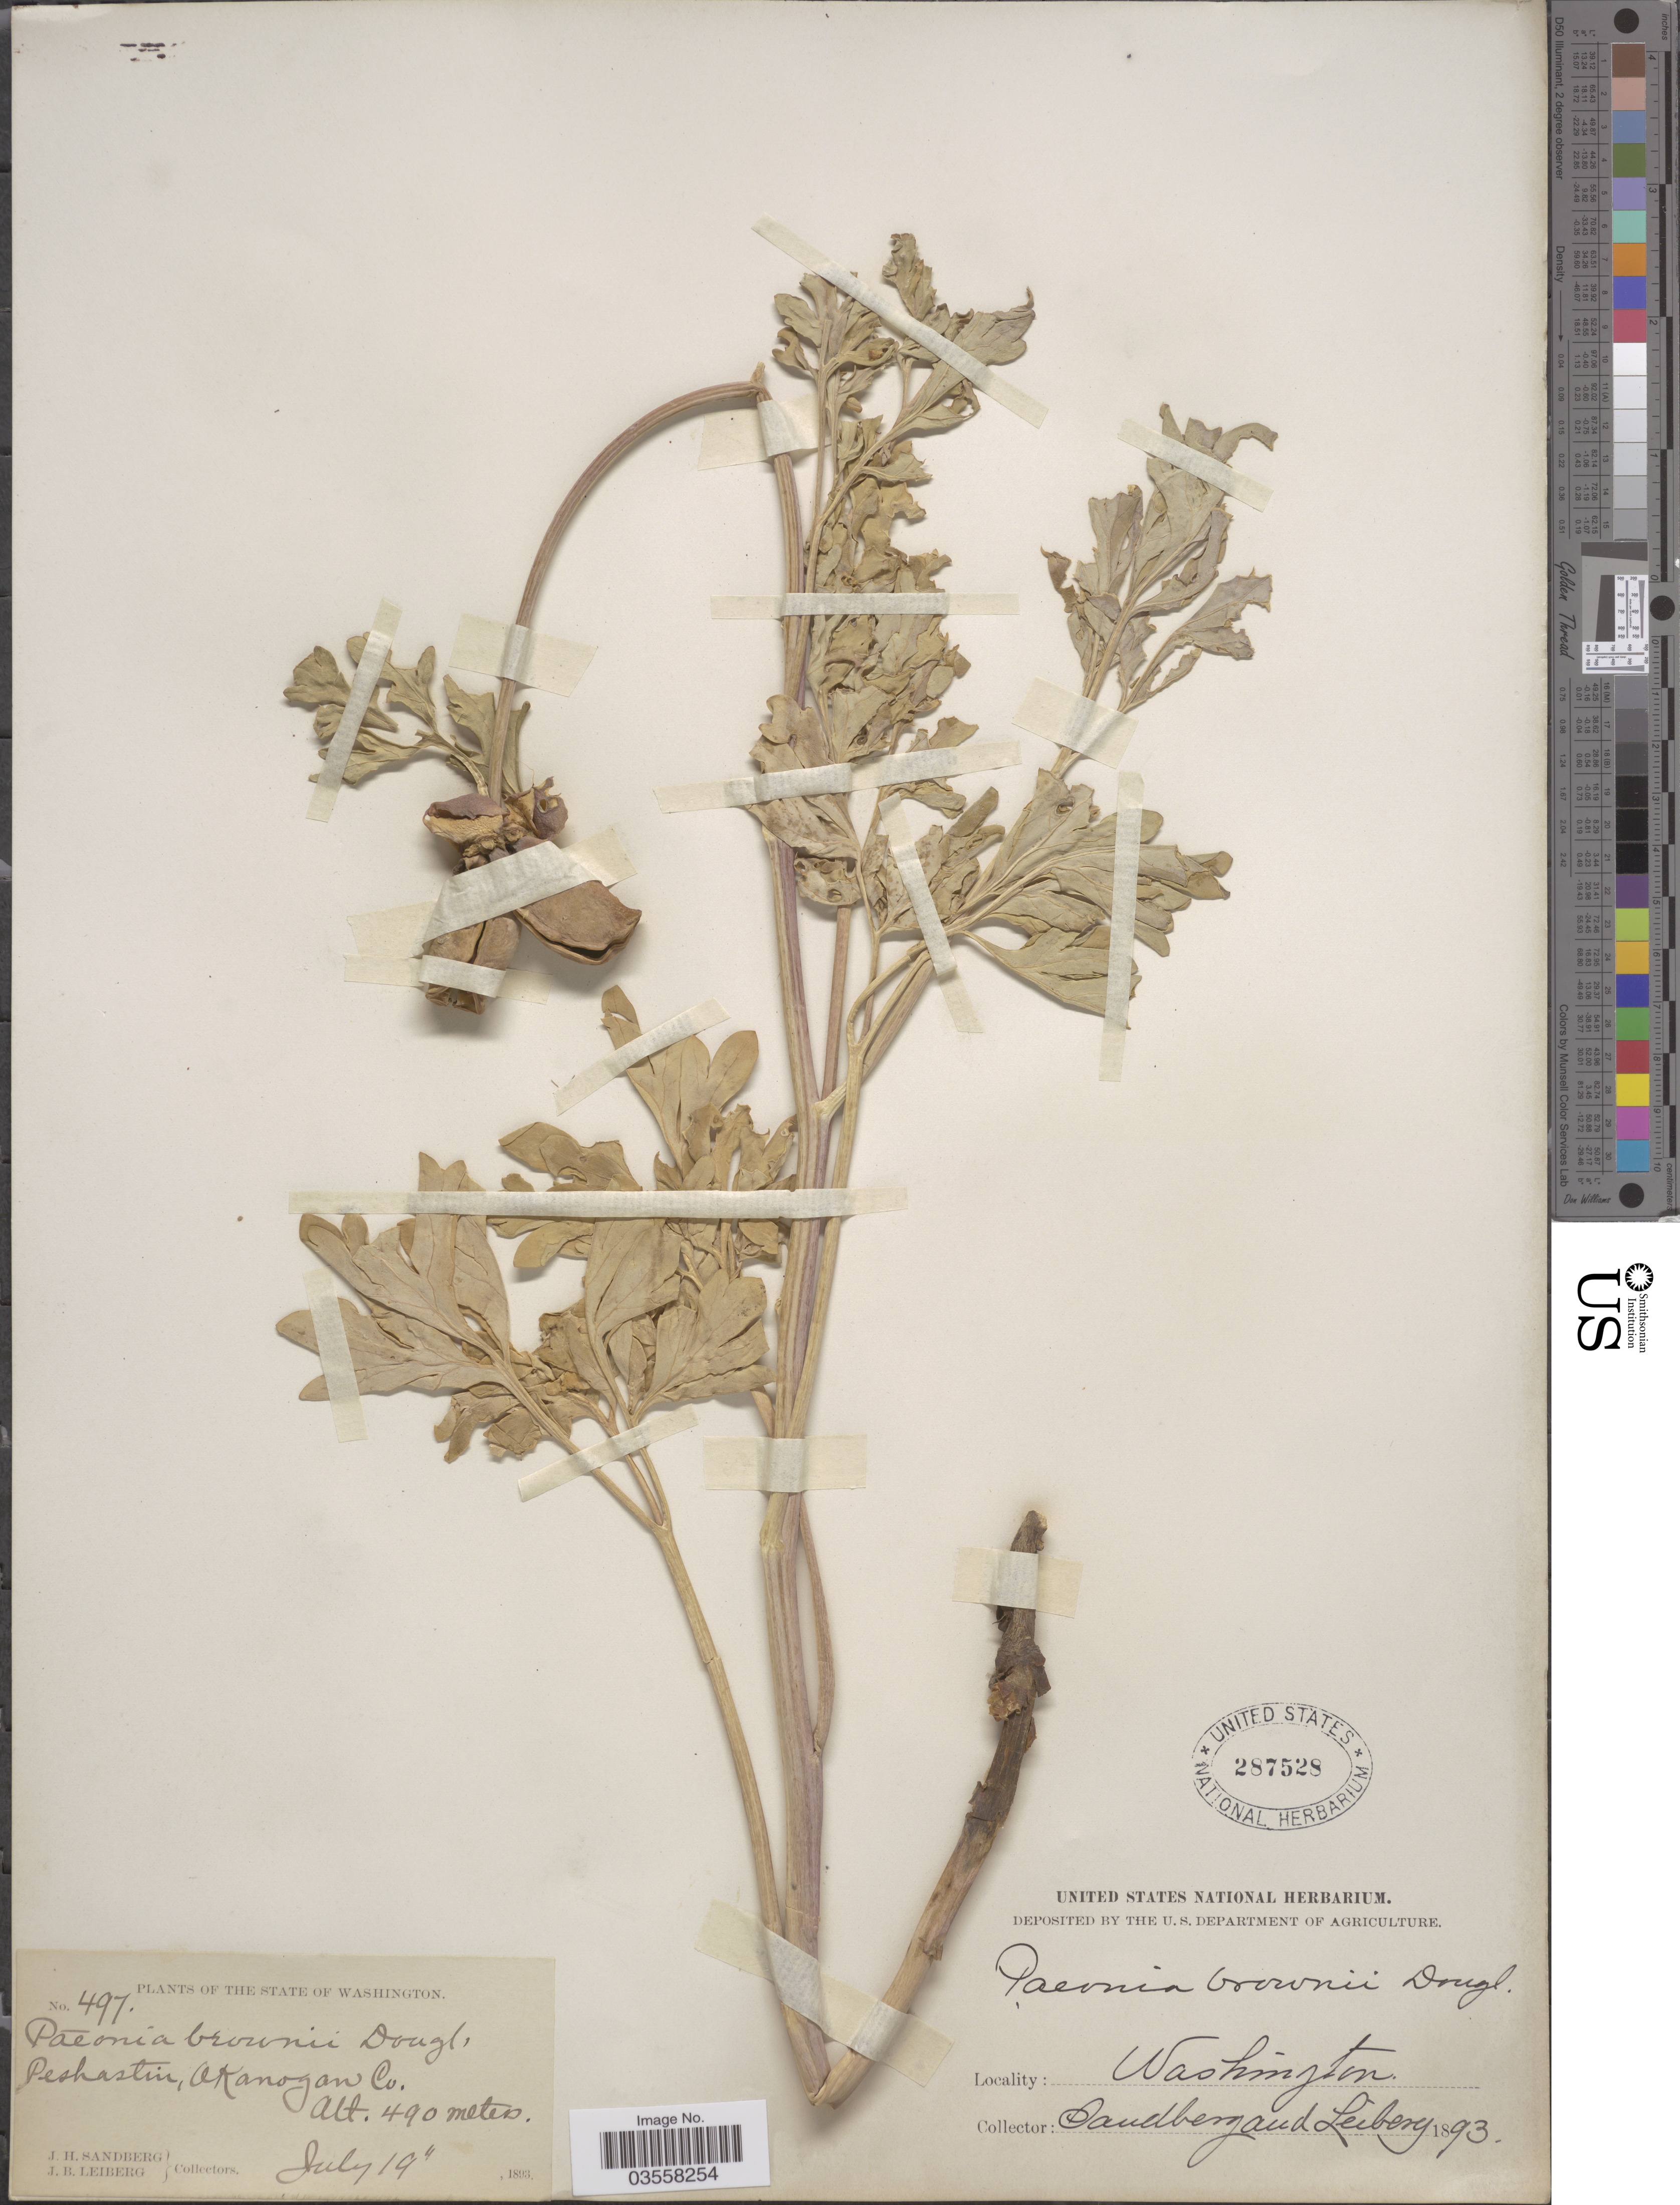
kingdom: Plantae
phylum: Tracheophyta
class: Magnoliopsida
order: Saxifragales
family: Paeoniaceae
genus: Paeonia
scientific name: Paeonia brownii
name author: Douglas ex Hook.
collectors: J. H. Sandberg & J. B. Leiberg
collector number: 497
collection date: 1893-07-19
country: United States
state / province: Washington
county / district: Okanogan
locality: Peshastin, Okanogan Co.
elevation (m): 490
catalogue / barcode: US 287528